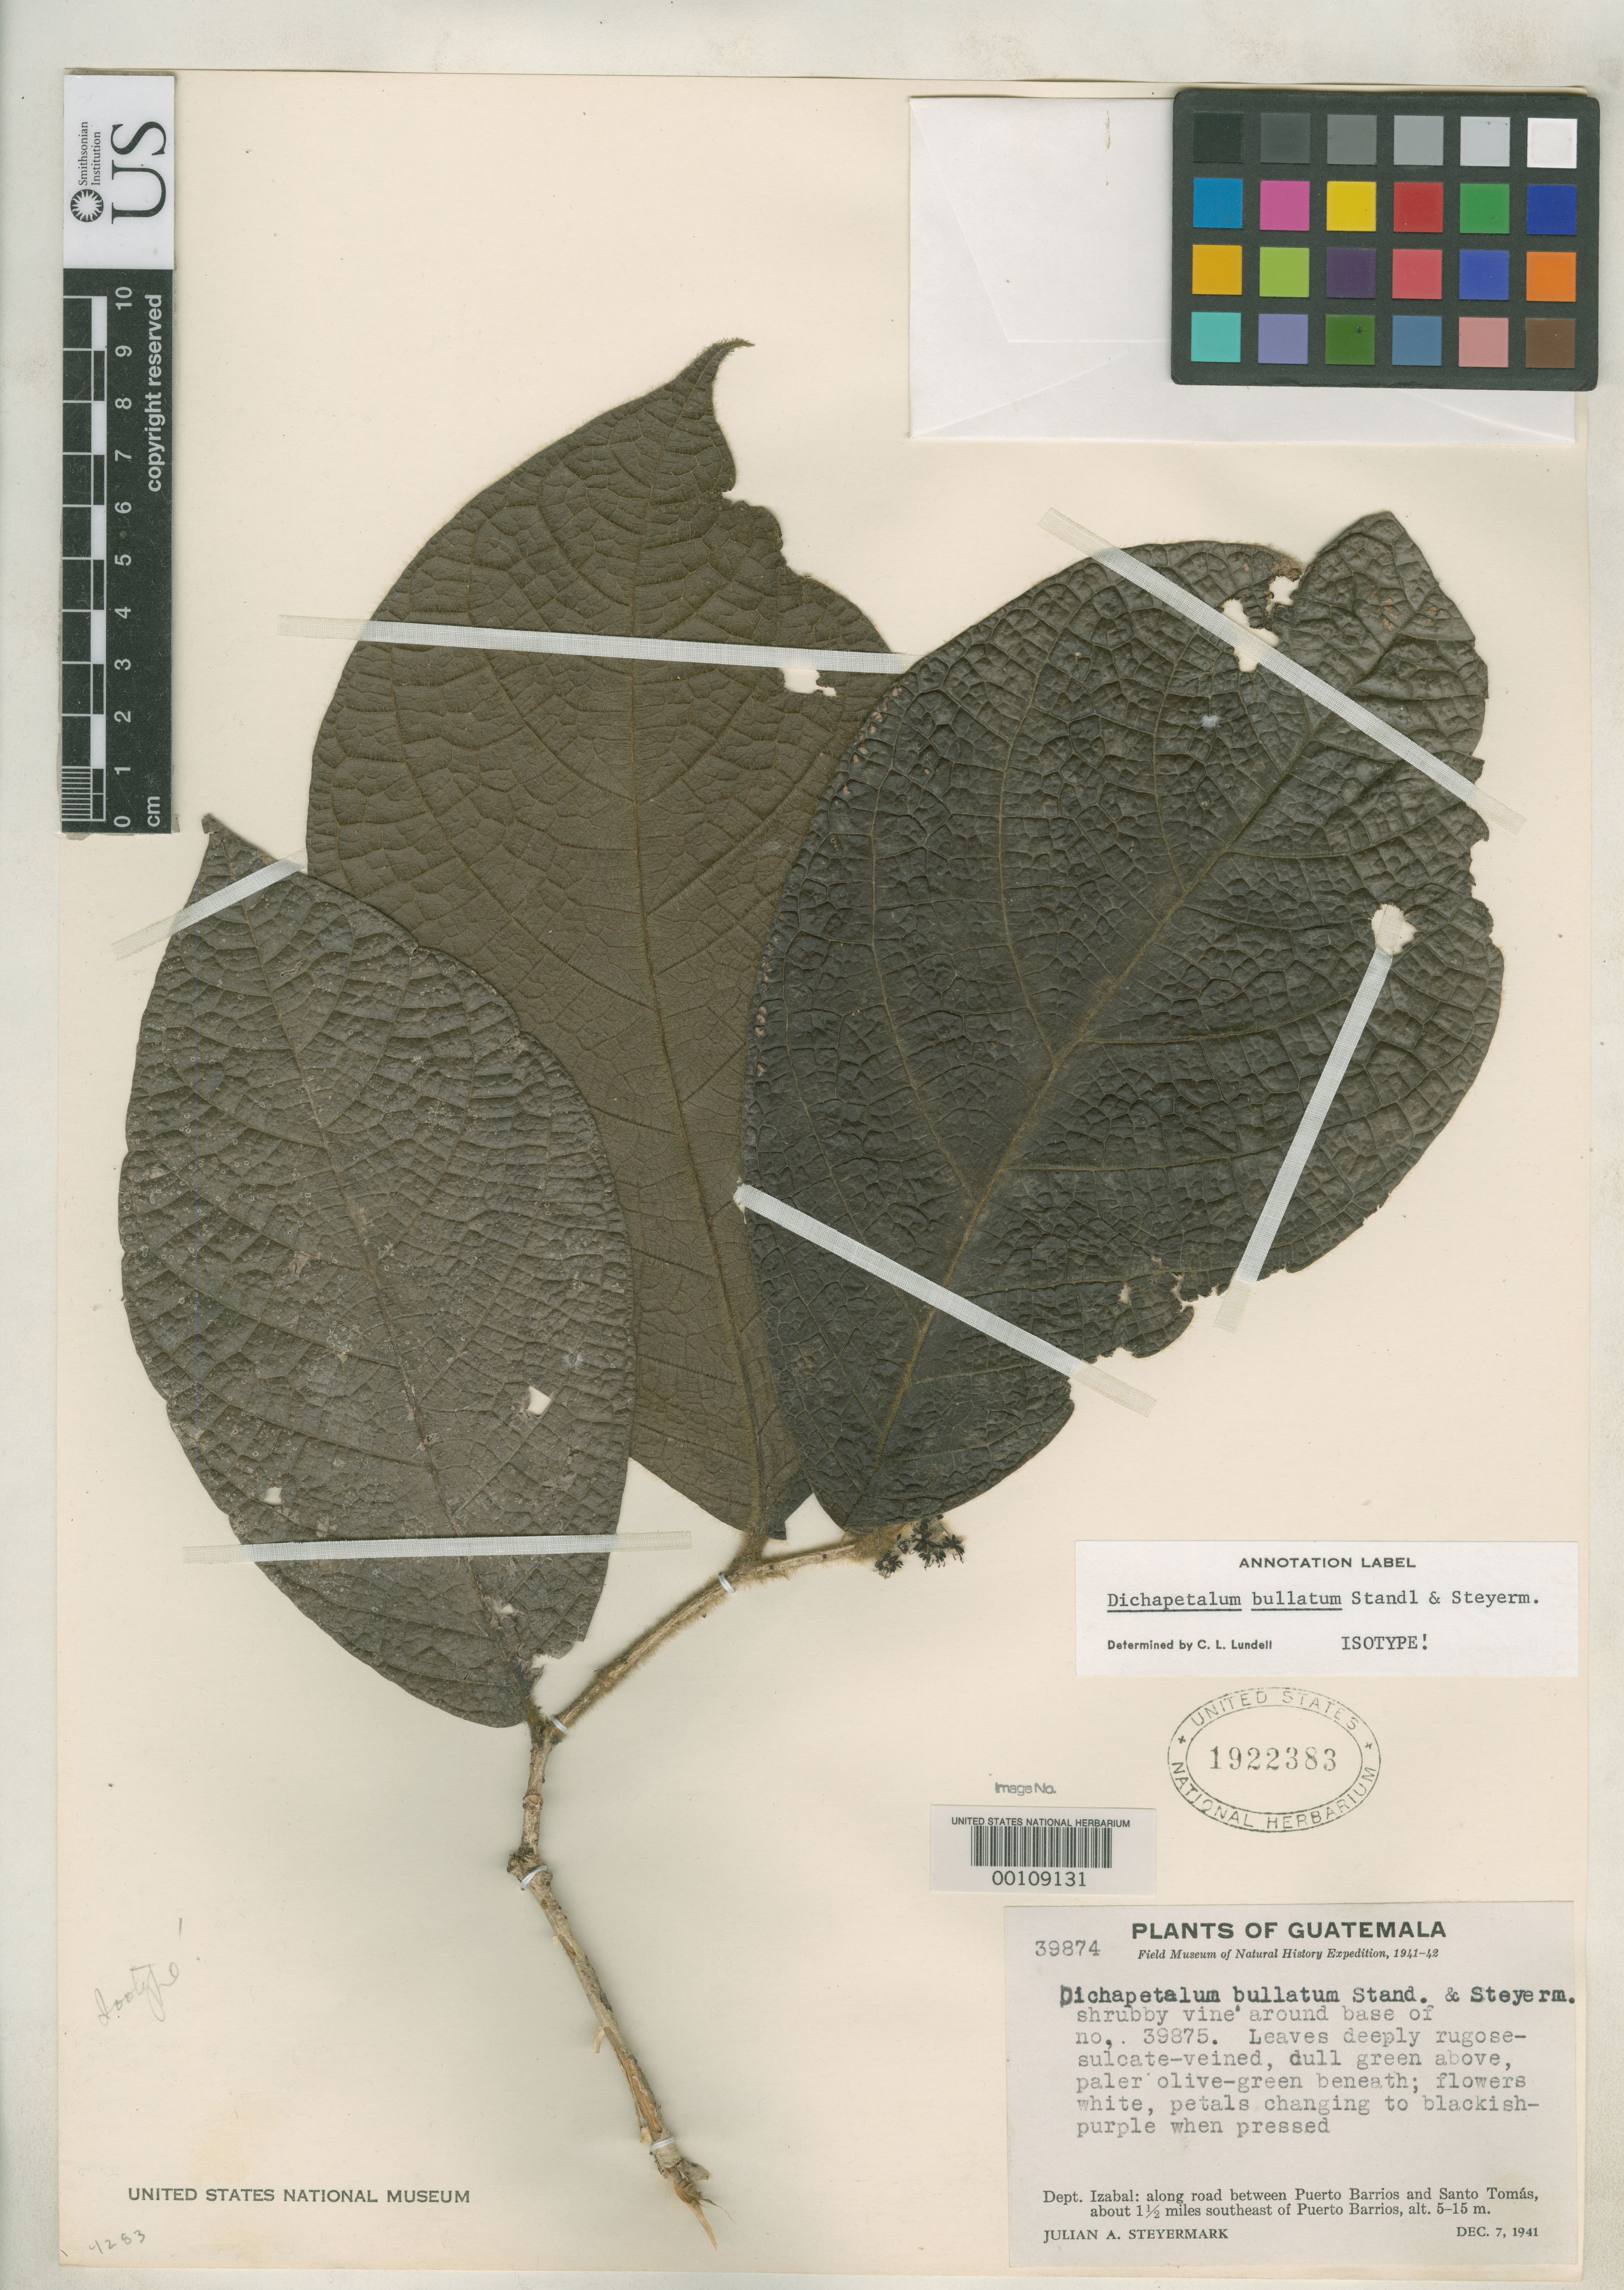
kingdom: Plantae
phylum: Tracheophyta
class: Magnoliopsida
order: Malpighiales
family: Dichapetalaceae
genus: Dichapetalum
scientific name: Dichapetalum bullatum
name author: Standl. & Steyerm.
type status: Isotype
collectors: J. Steyermark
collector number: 39874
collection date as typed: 07 Dec 1941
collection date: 1941-12-07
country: Guatemala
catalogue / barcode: US 1922383